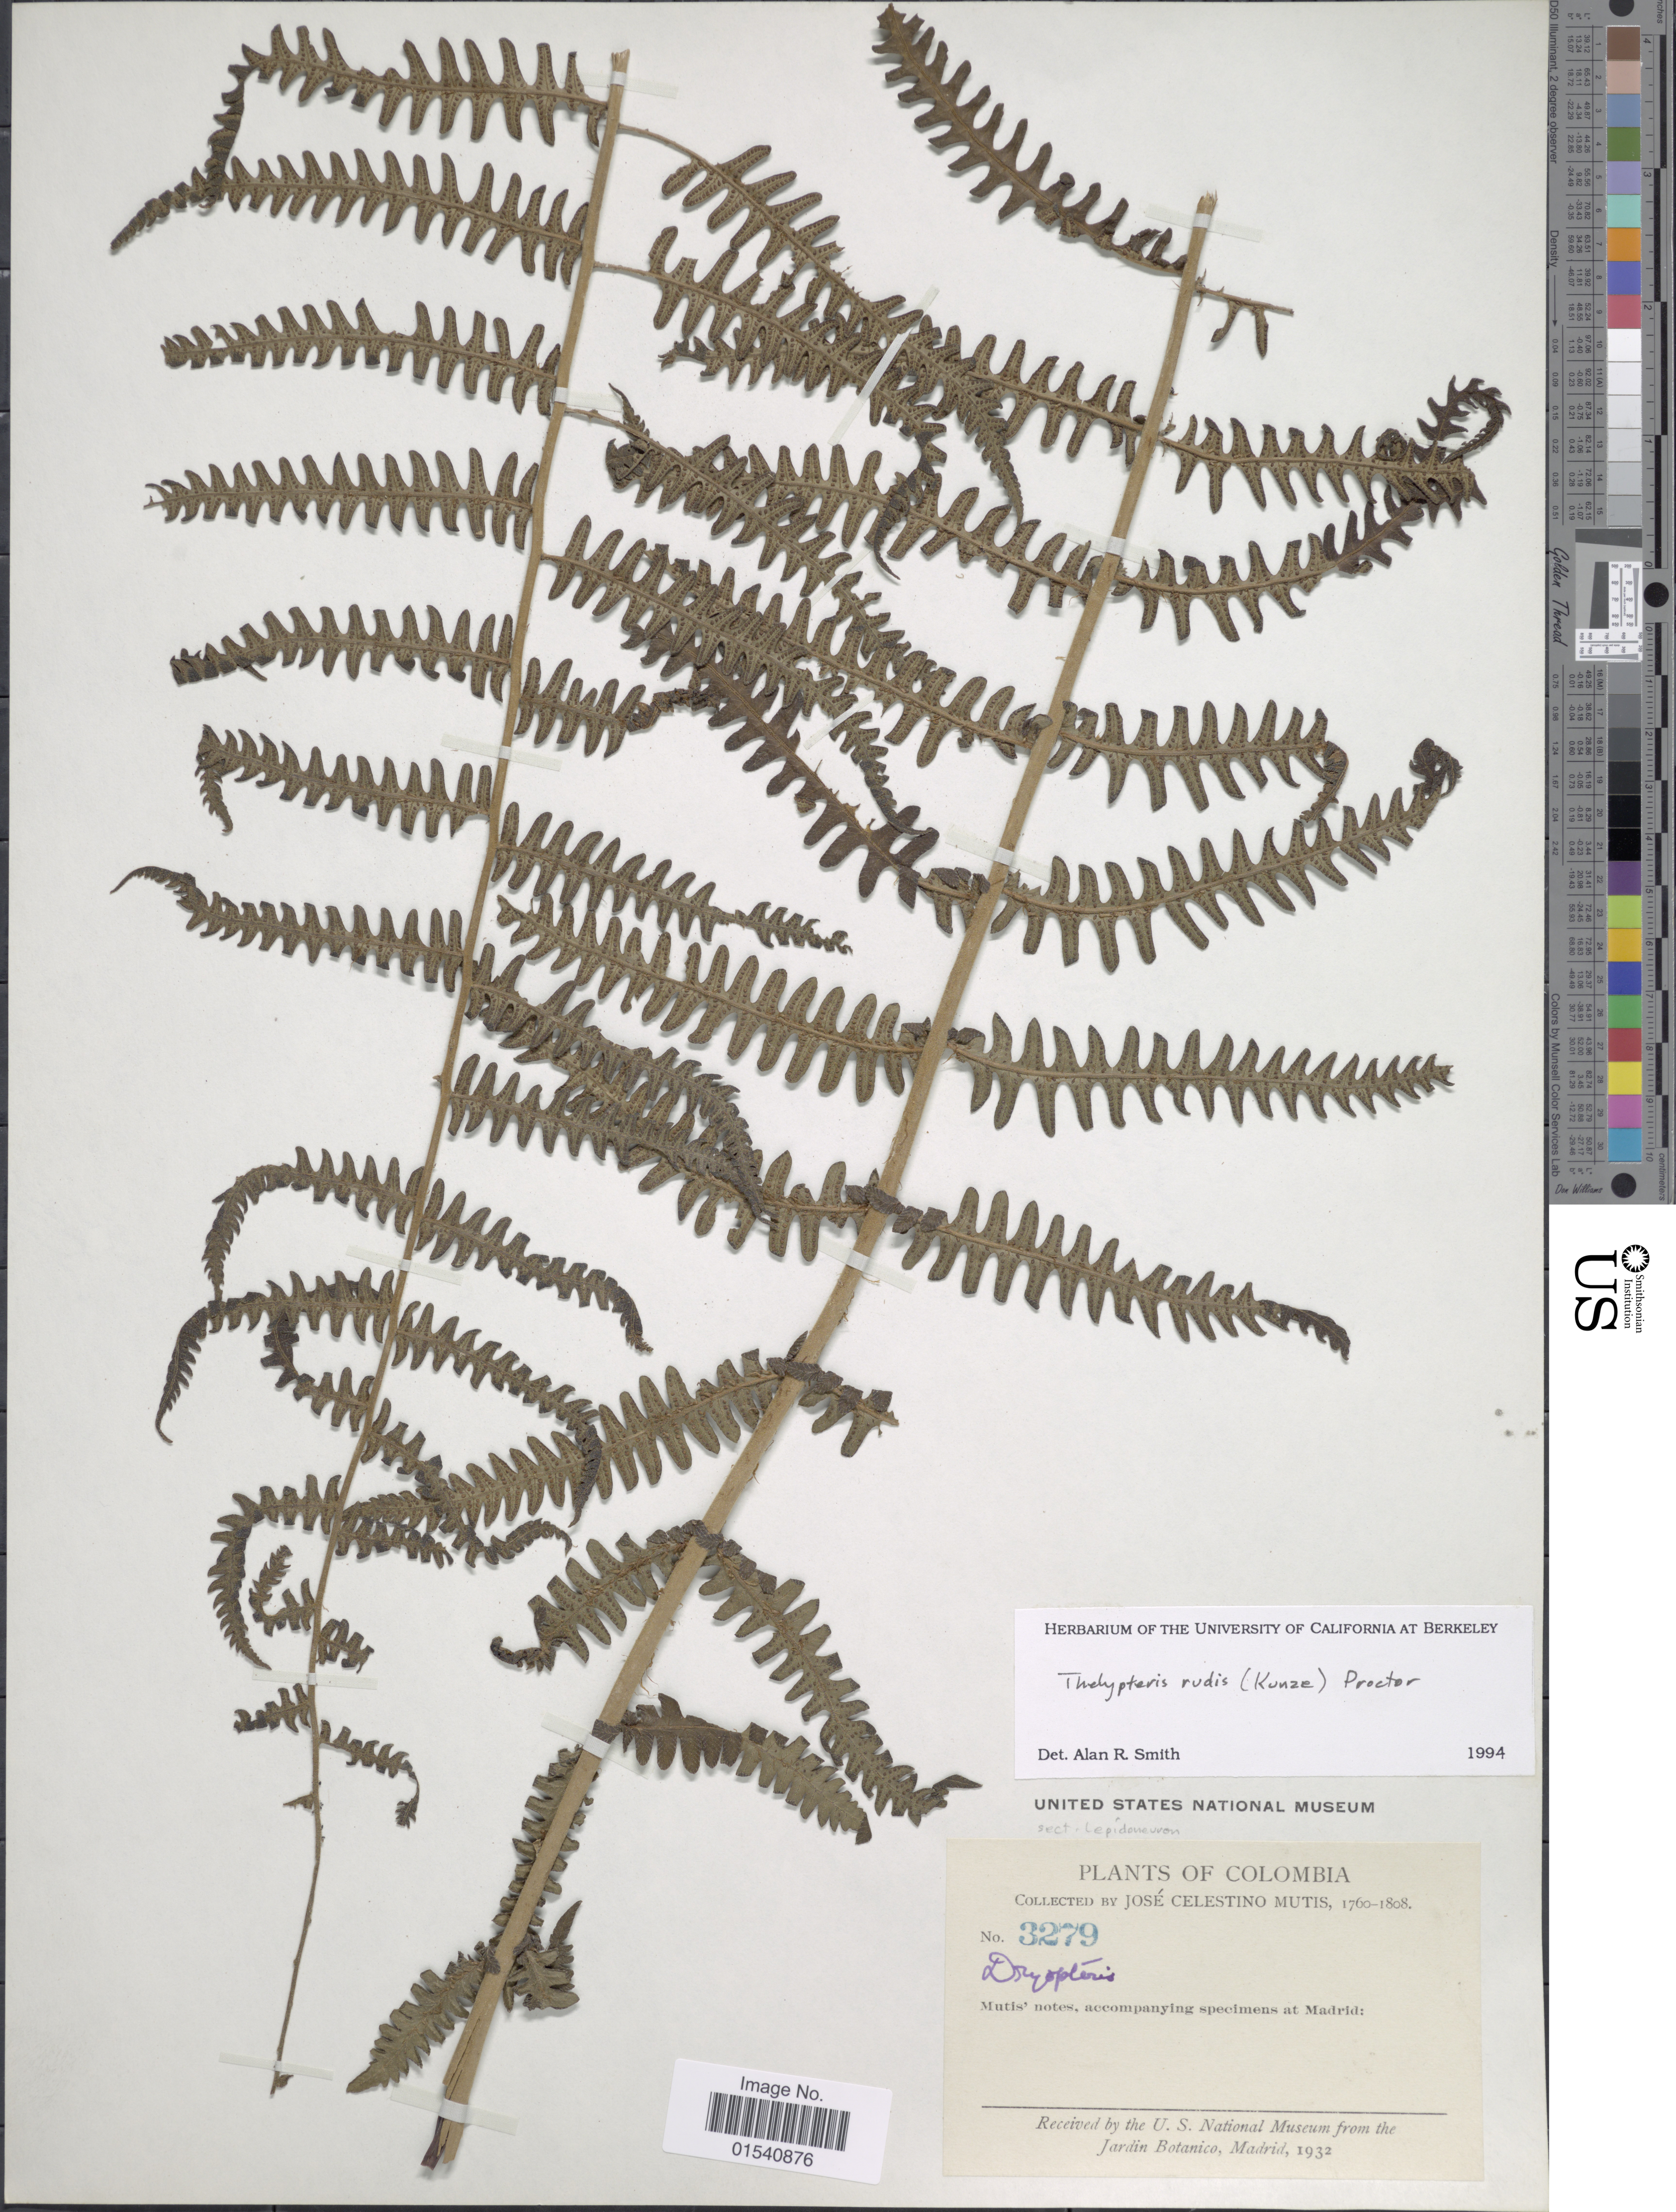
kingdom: Plantae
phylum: Tracheophyta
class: Polypodiopsida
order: Polypodiales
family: Thelypteridaceae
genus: Amauropelta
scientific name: Amauropelta rudis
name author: (Kunze) Pic. Serm.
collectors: J. C. B. Mutis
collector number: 3279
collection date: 1760/1808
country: Colombia